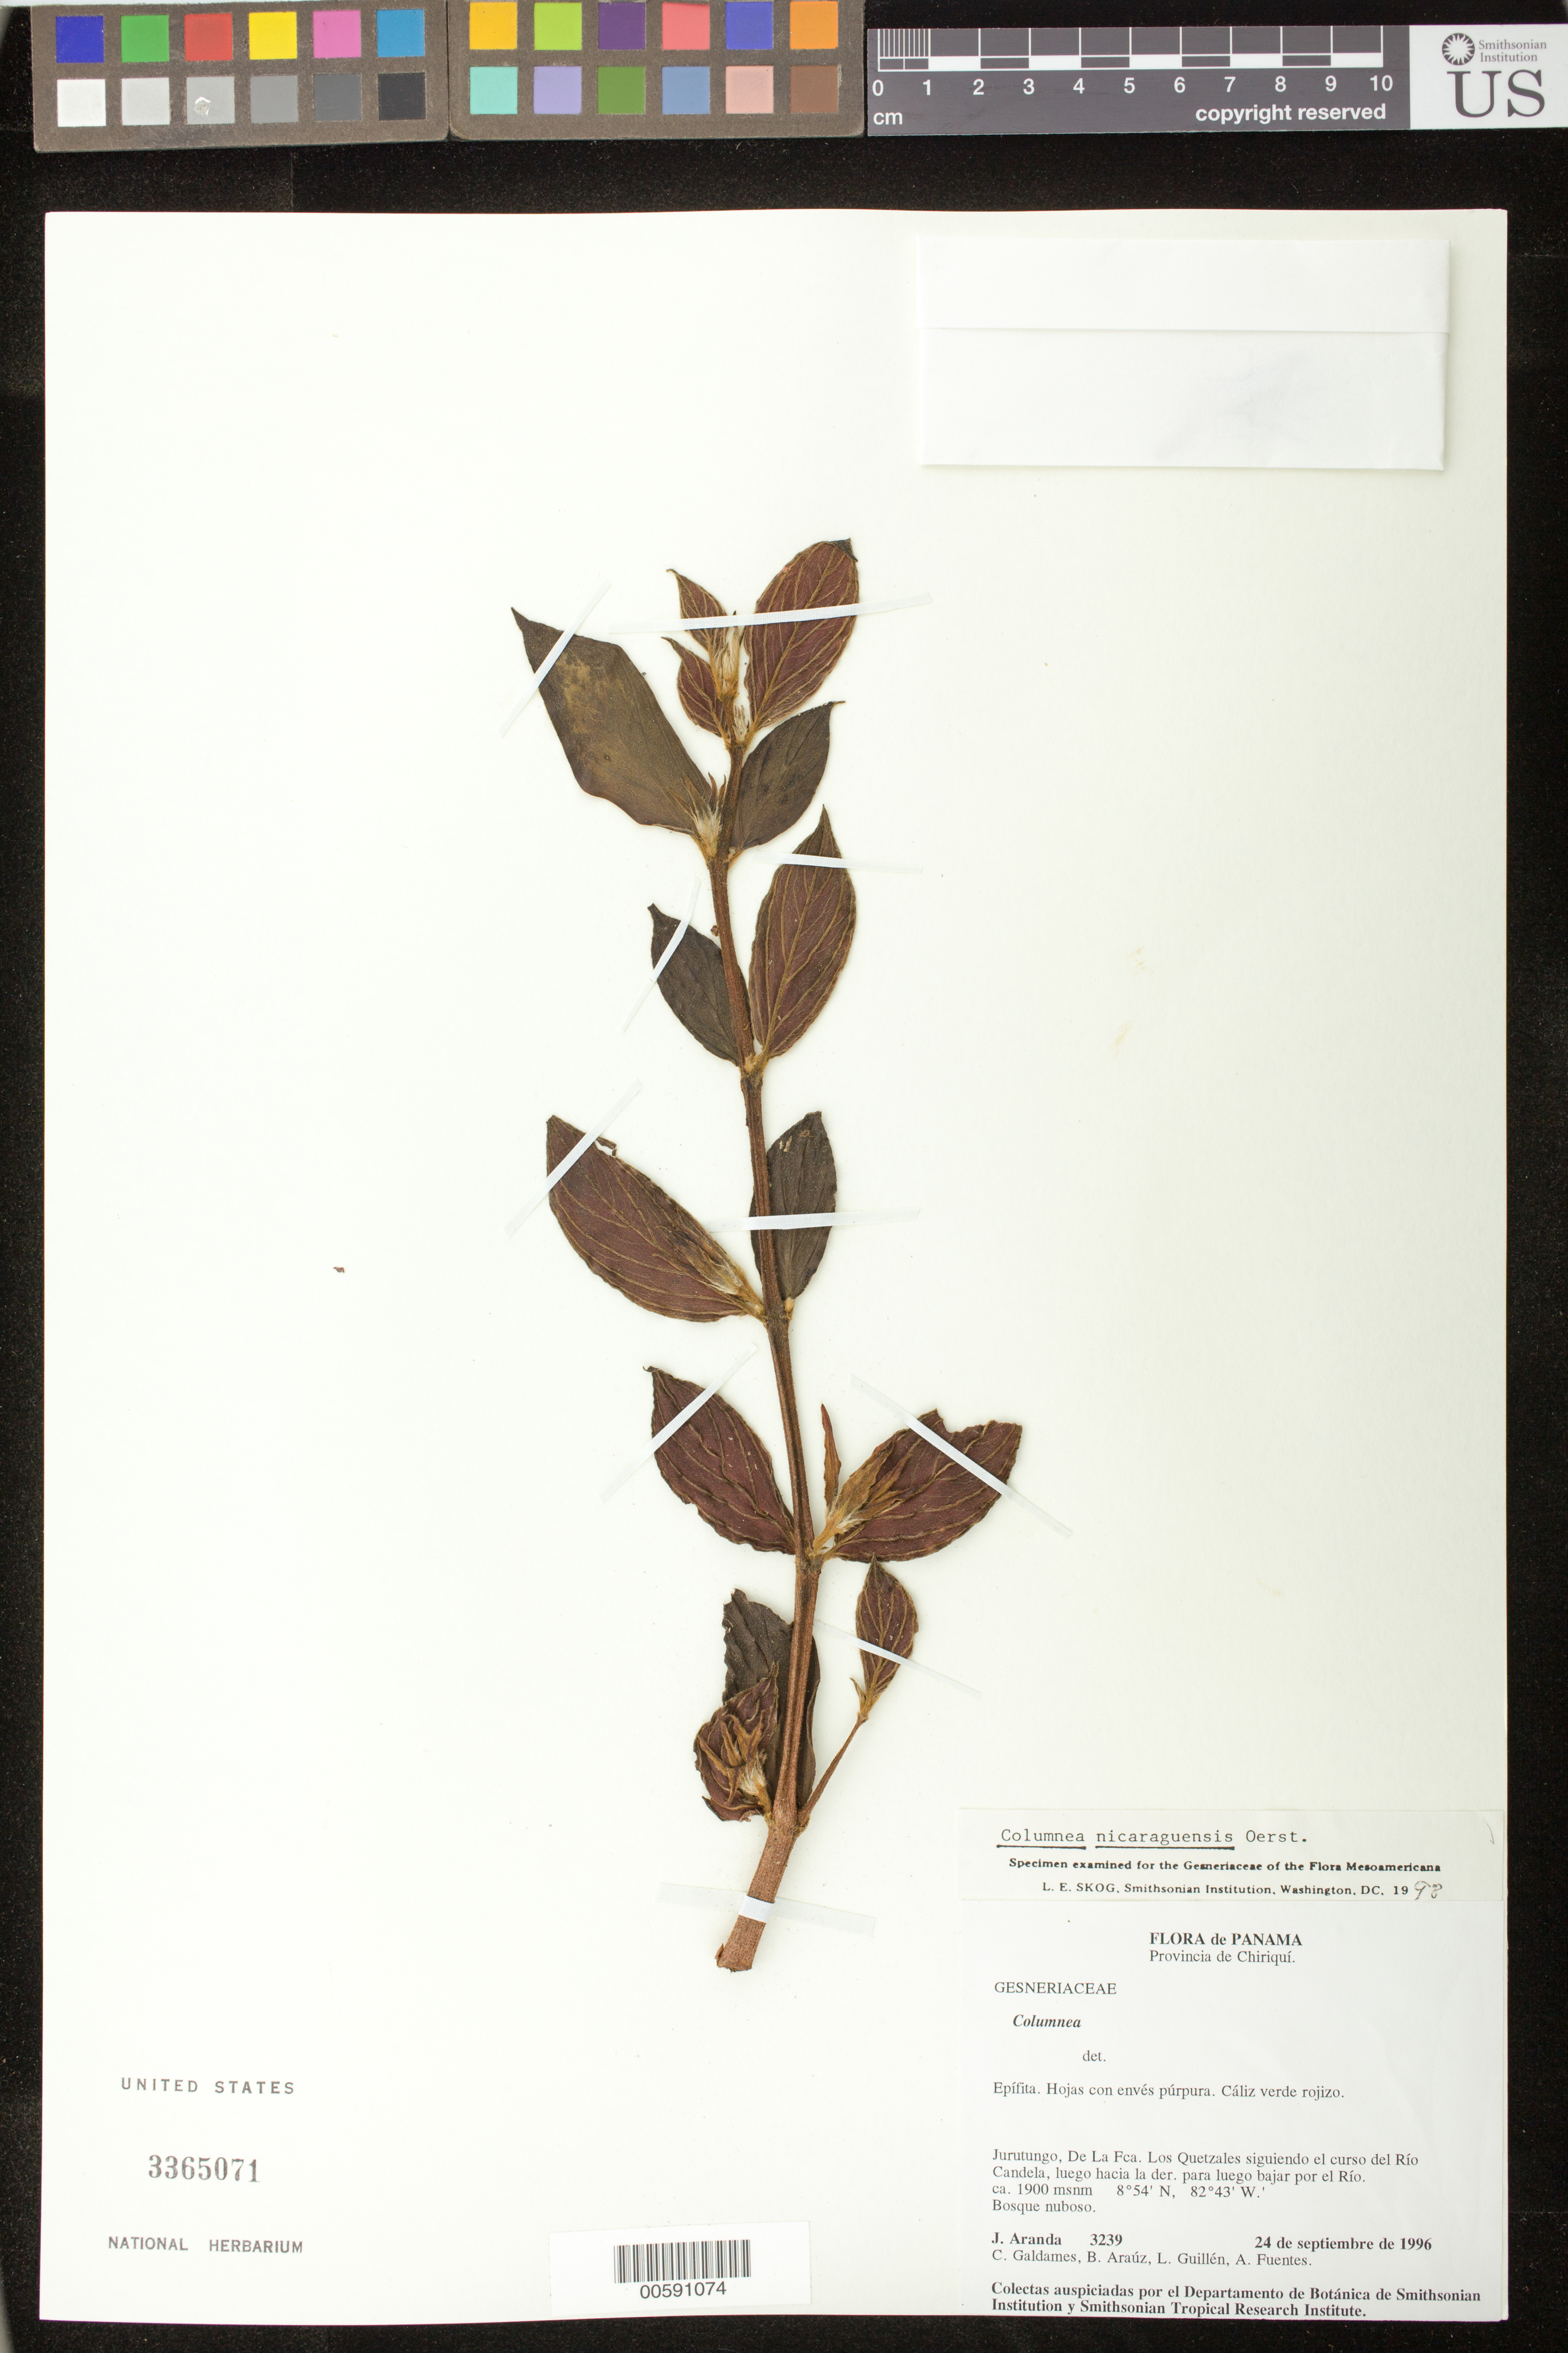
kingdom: Plantae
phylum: Tracheophyta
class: Magnoliopsida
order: Lamiales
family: Gesneriaceae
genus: Columnea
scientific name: Columnea nicaraguensis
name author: Oerst.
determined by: Clark, J. L., (SEL), The Marie Selby Botanical Garden (UNITED STATES)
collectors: J. Aranda, C. Galdames, B. Araúz, L. Guillén & A. Fuentes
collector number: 3239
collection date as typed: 24 Sep 1996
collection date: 1996-09-24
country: Panama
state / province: Chiriquí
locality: Jurutungo, De La Fca. Los Quetzales siguiendo el curso del Río Candela, luego hacia la der. para luego bajar por el Río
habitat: Bosque nuboso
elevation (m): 1900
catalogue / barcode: US 3365071